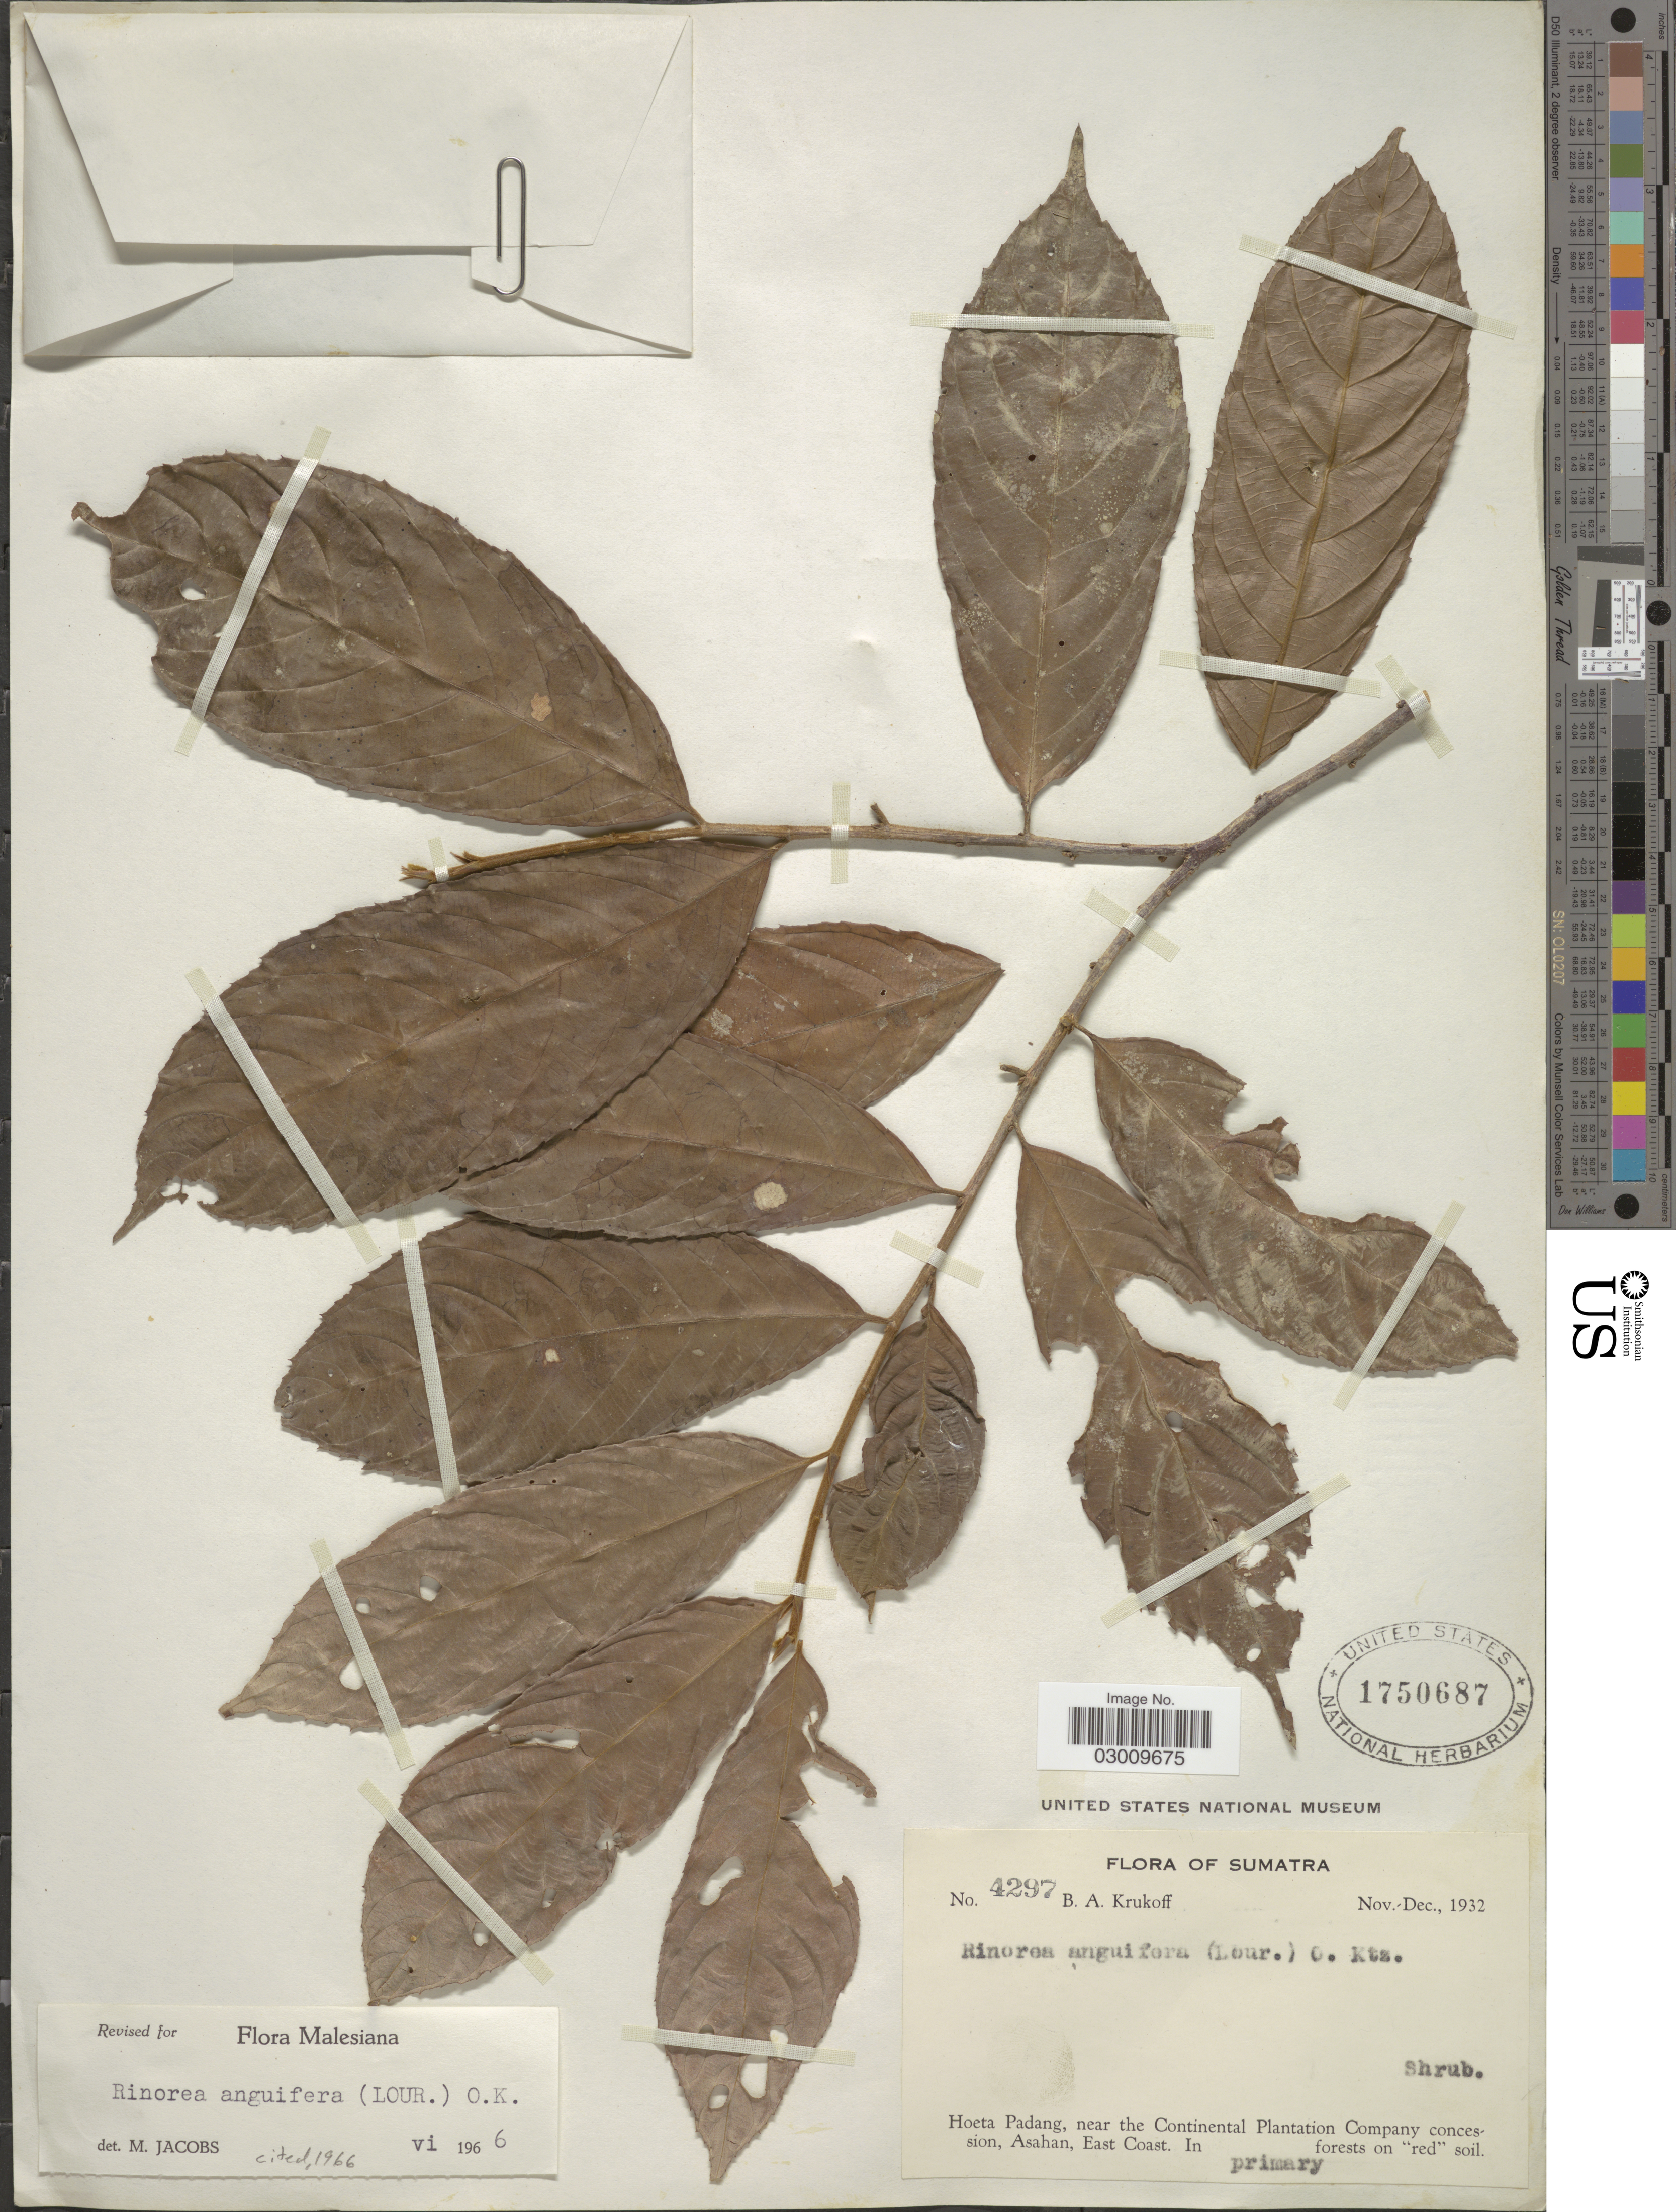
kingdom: Plantae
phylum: Tracheophyta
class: Magnoliopsida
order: Malpighiales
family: Violaceae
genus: Rinorea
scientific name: Rinorea anguifera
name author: Kuntze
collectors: B. A. Krukoff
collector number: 4397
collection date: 1932-11/1932-12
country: Indonesia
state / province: Sumatra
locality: Hoeta Padang, near the Continental Plantation Company concession, Asahan, East Coast.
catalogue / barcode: US 1750687